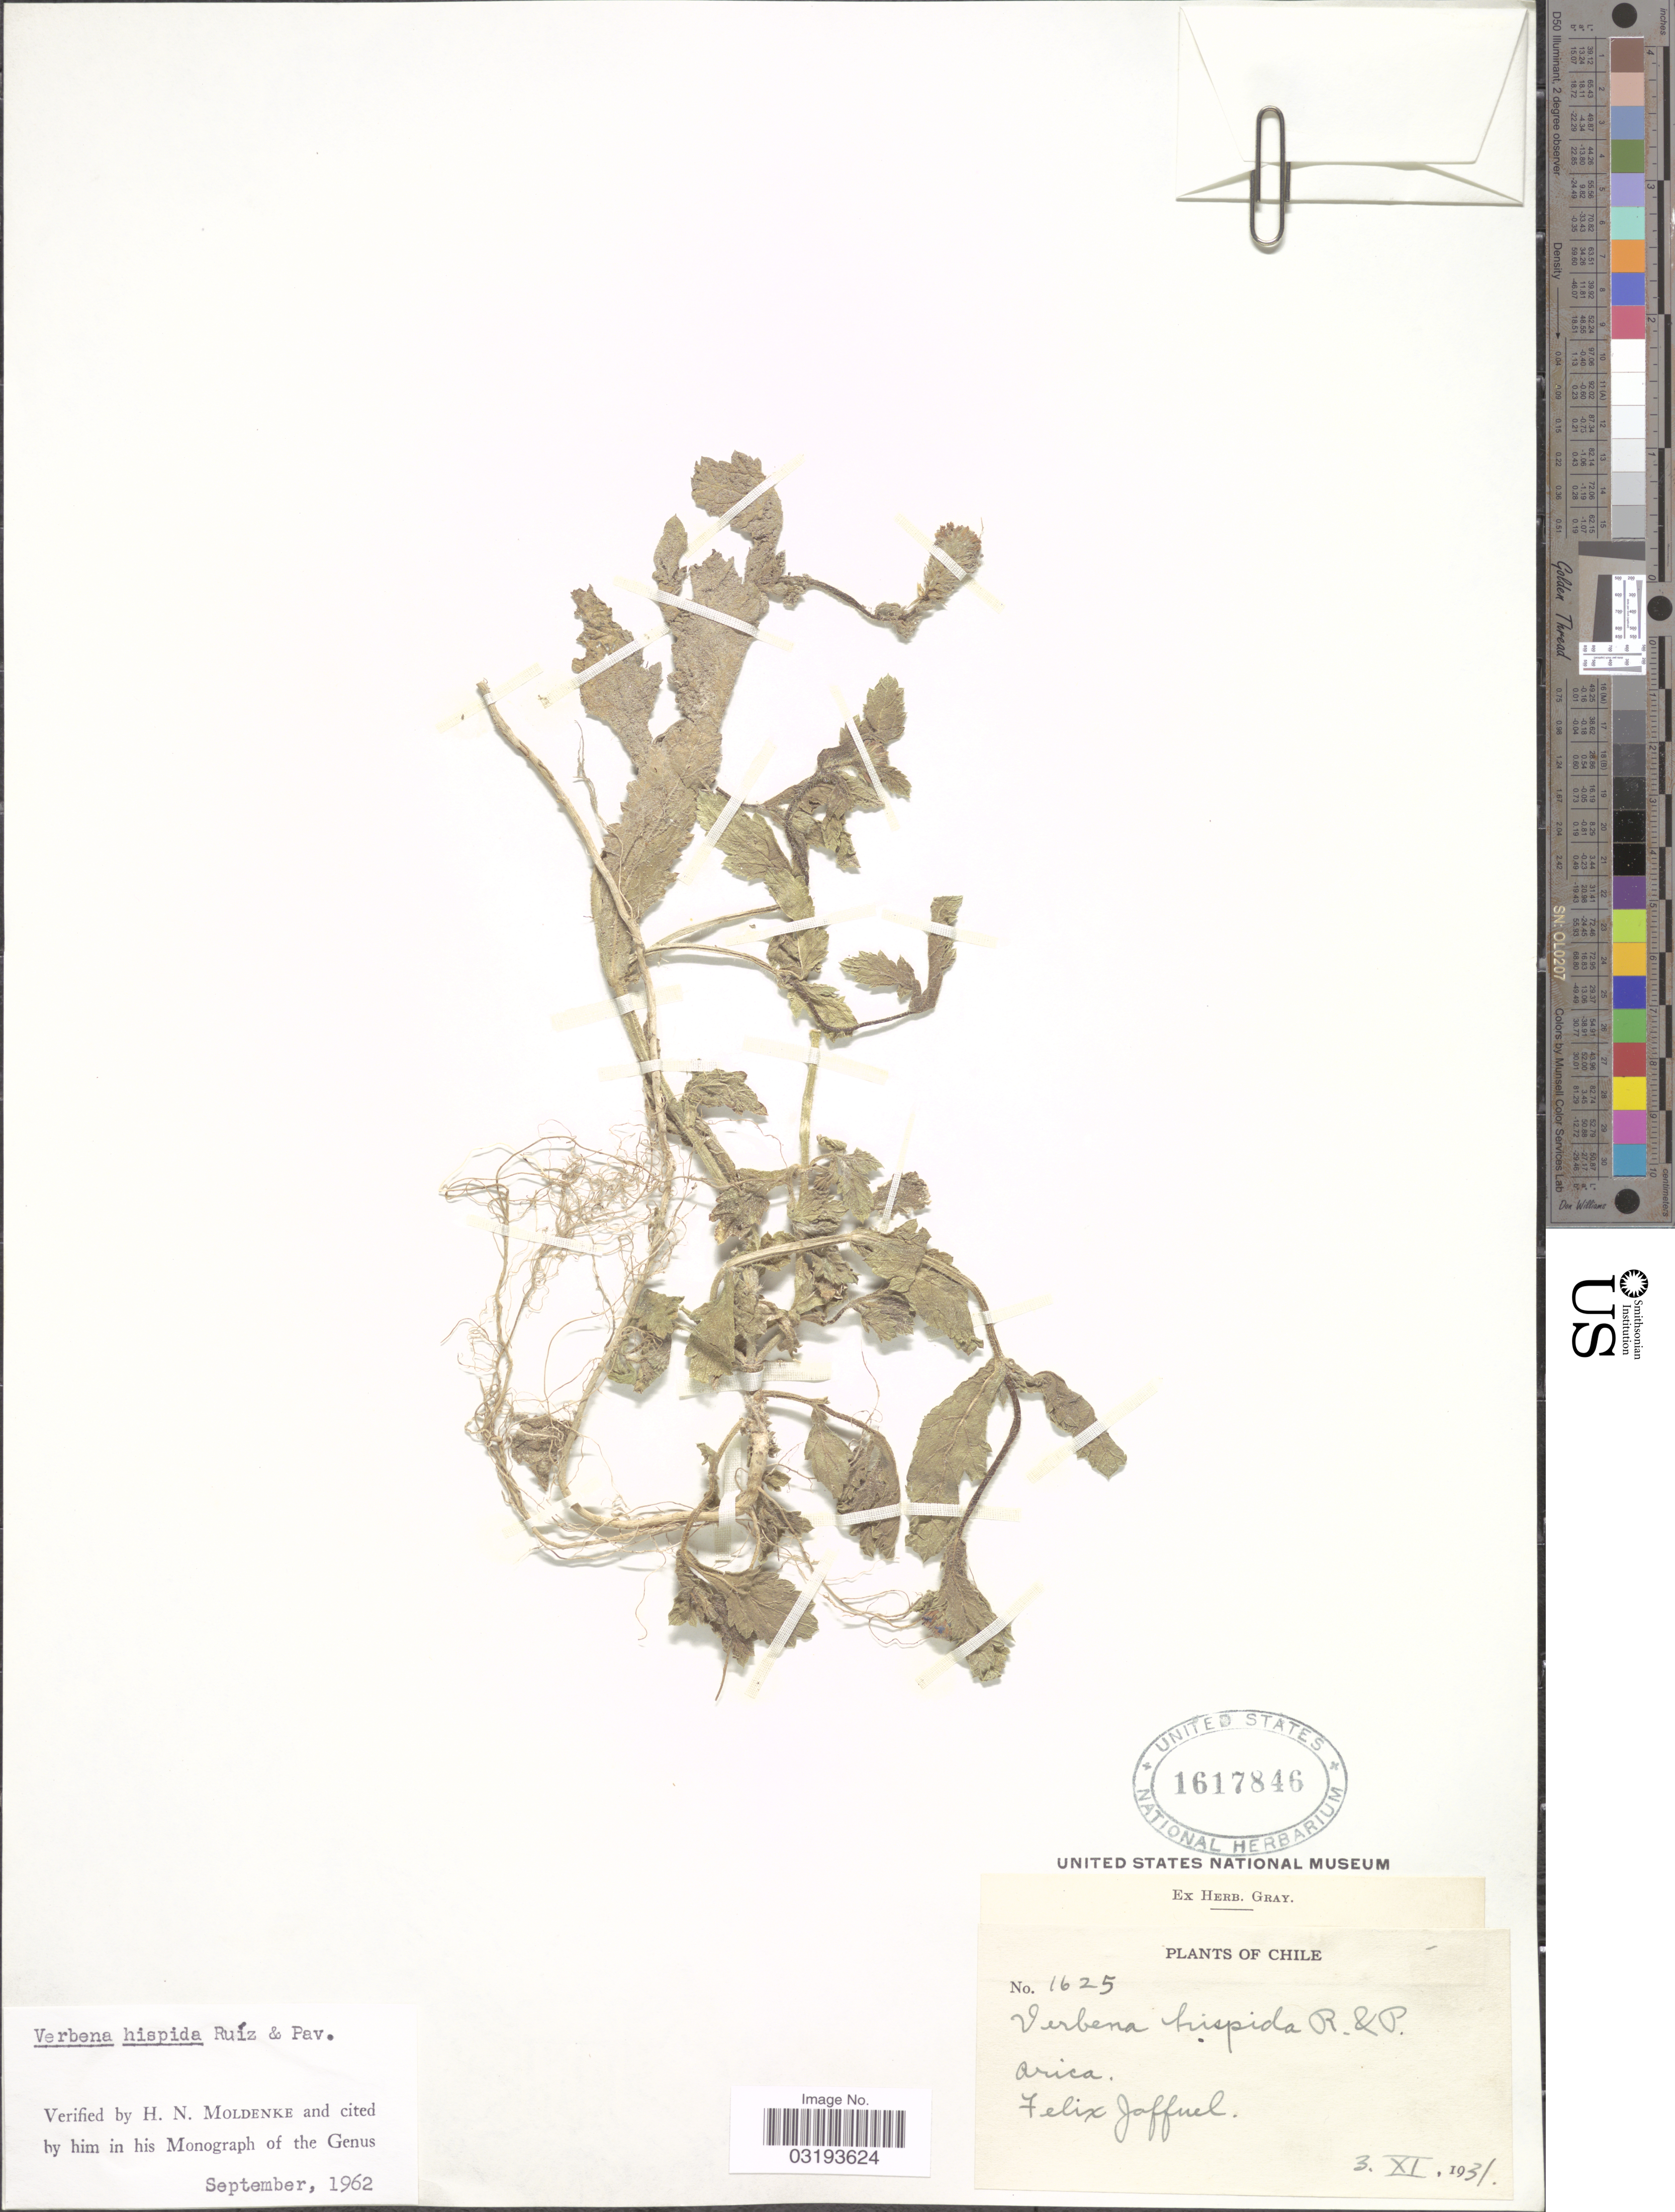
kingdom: Plantae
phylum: Tracheophyta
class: Magnoliopsida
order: Lamiales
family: Verbenaceae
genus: Verbena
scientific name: Verbena hispida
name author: Ruiz & Pav.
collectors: F. Jaffuel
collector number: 1625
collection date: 1931-11-03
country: Chile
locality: Arica.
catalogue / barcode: US 1617846